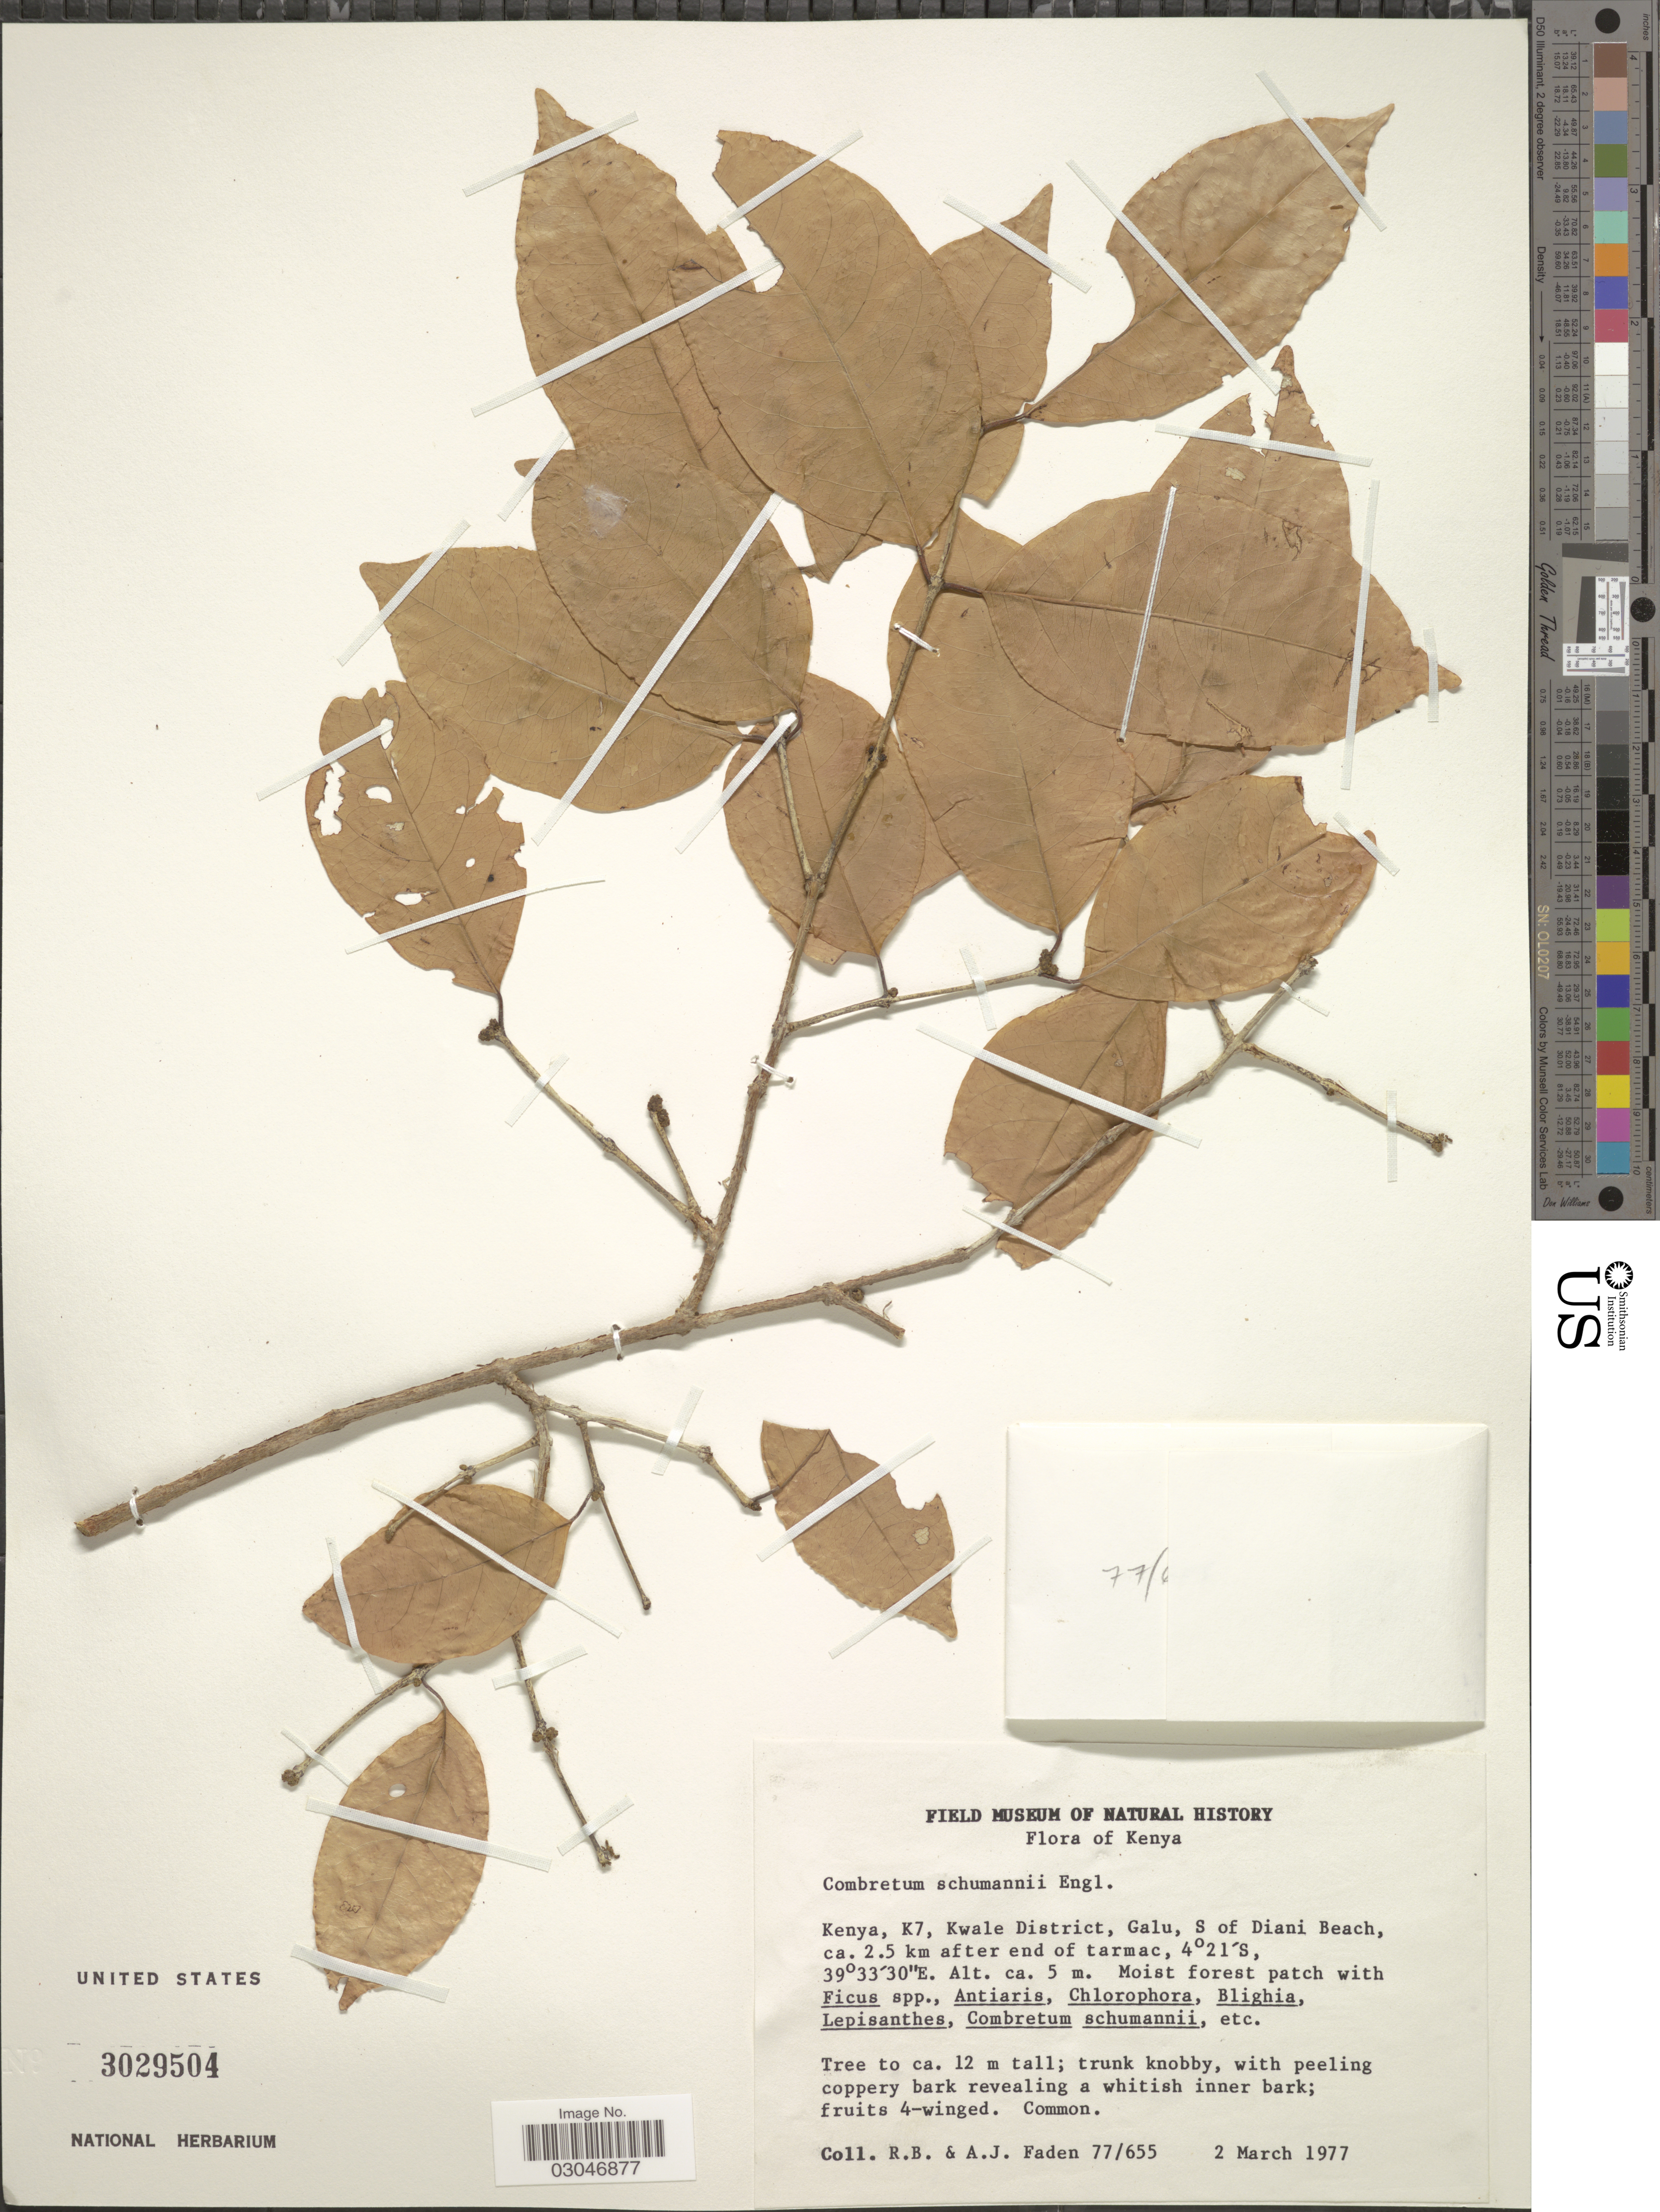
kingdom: Plantae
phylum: Tracheophyta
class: Magnoliopsida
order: Myrtales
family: Combretaceae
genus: Combretum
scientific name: Combretum schumannii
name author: Engl.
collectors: R. B. Faden & A. J. Faden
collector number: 77/655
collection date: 1977-03-02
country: Kenya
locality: K7, Kwale District, Galu, S of Diani Beach, ca. 2.5 km after end of tarmac.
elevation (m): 5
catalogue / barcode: US 3029504